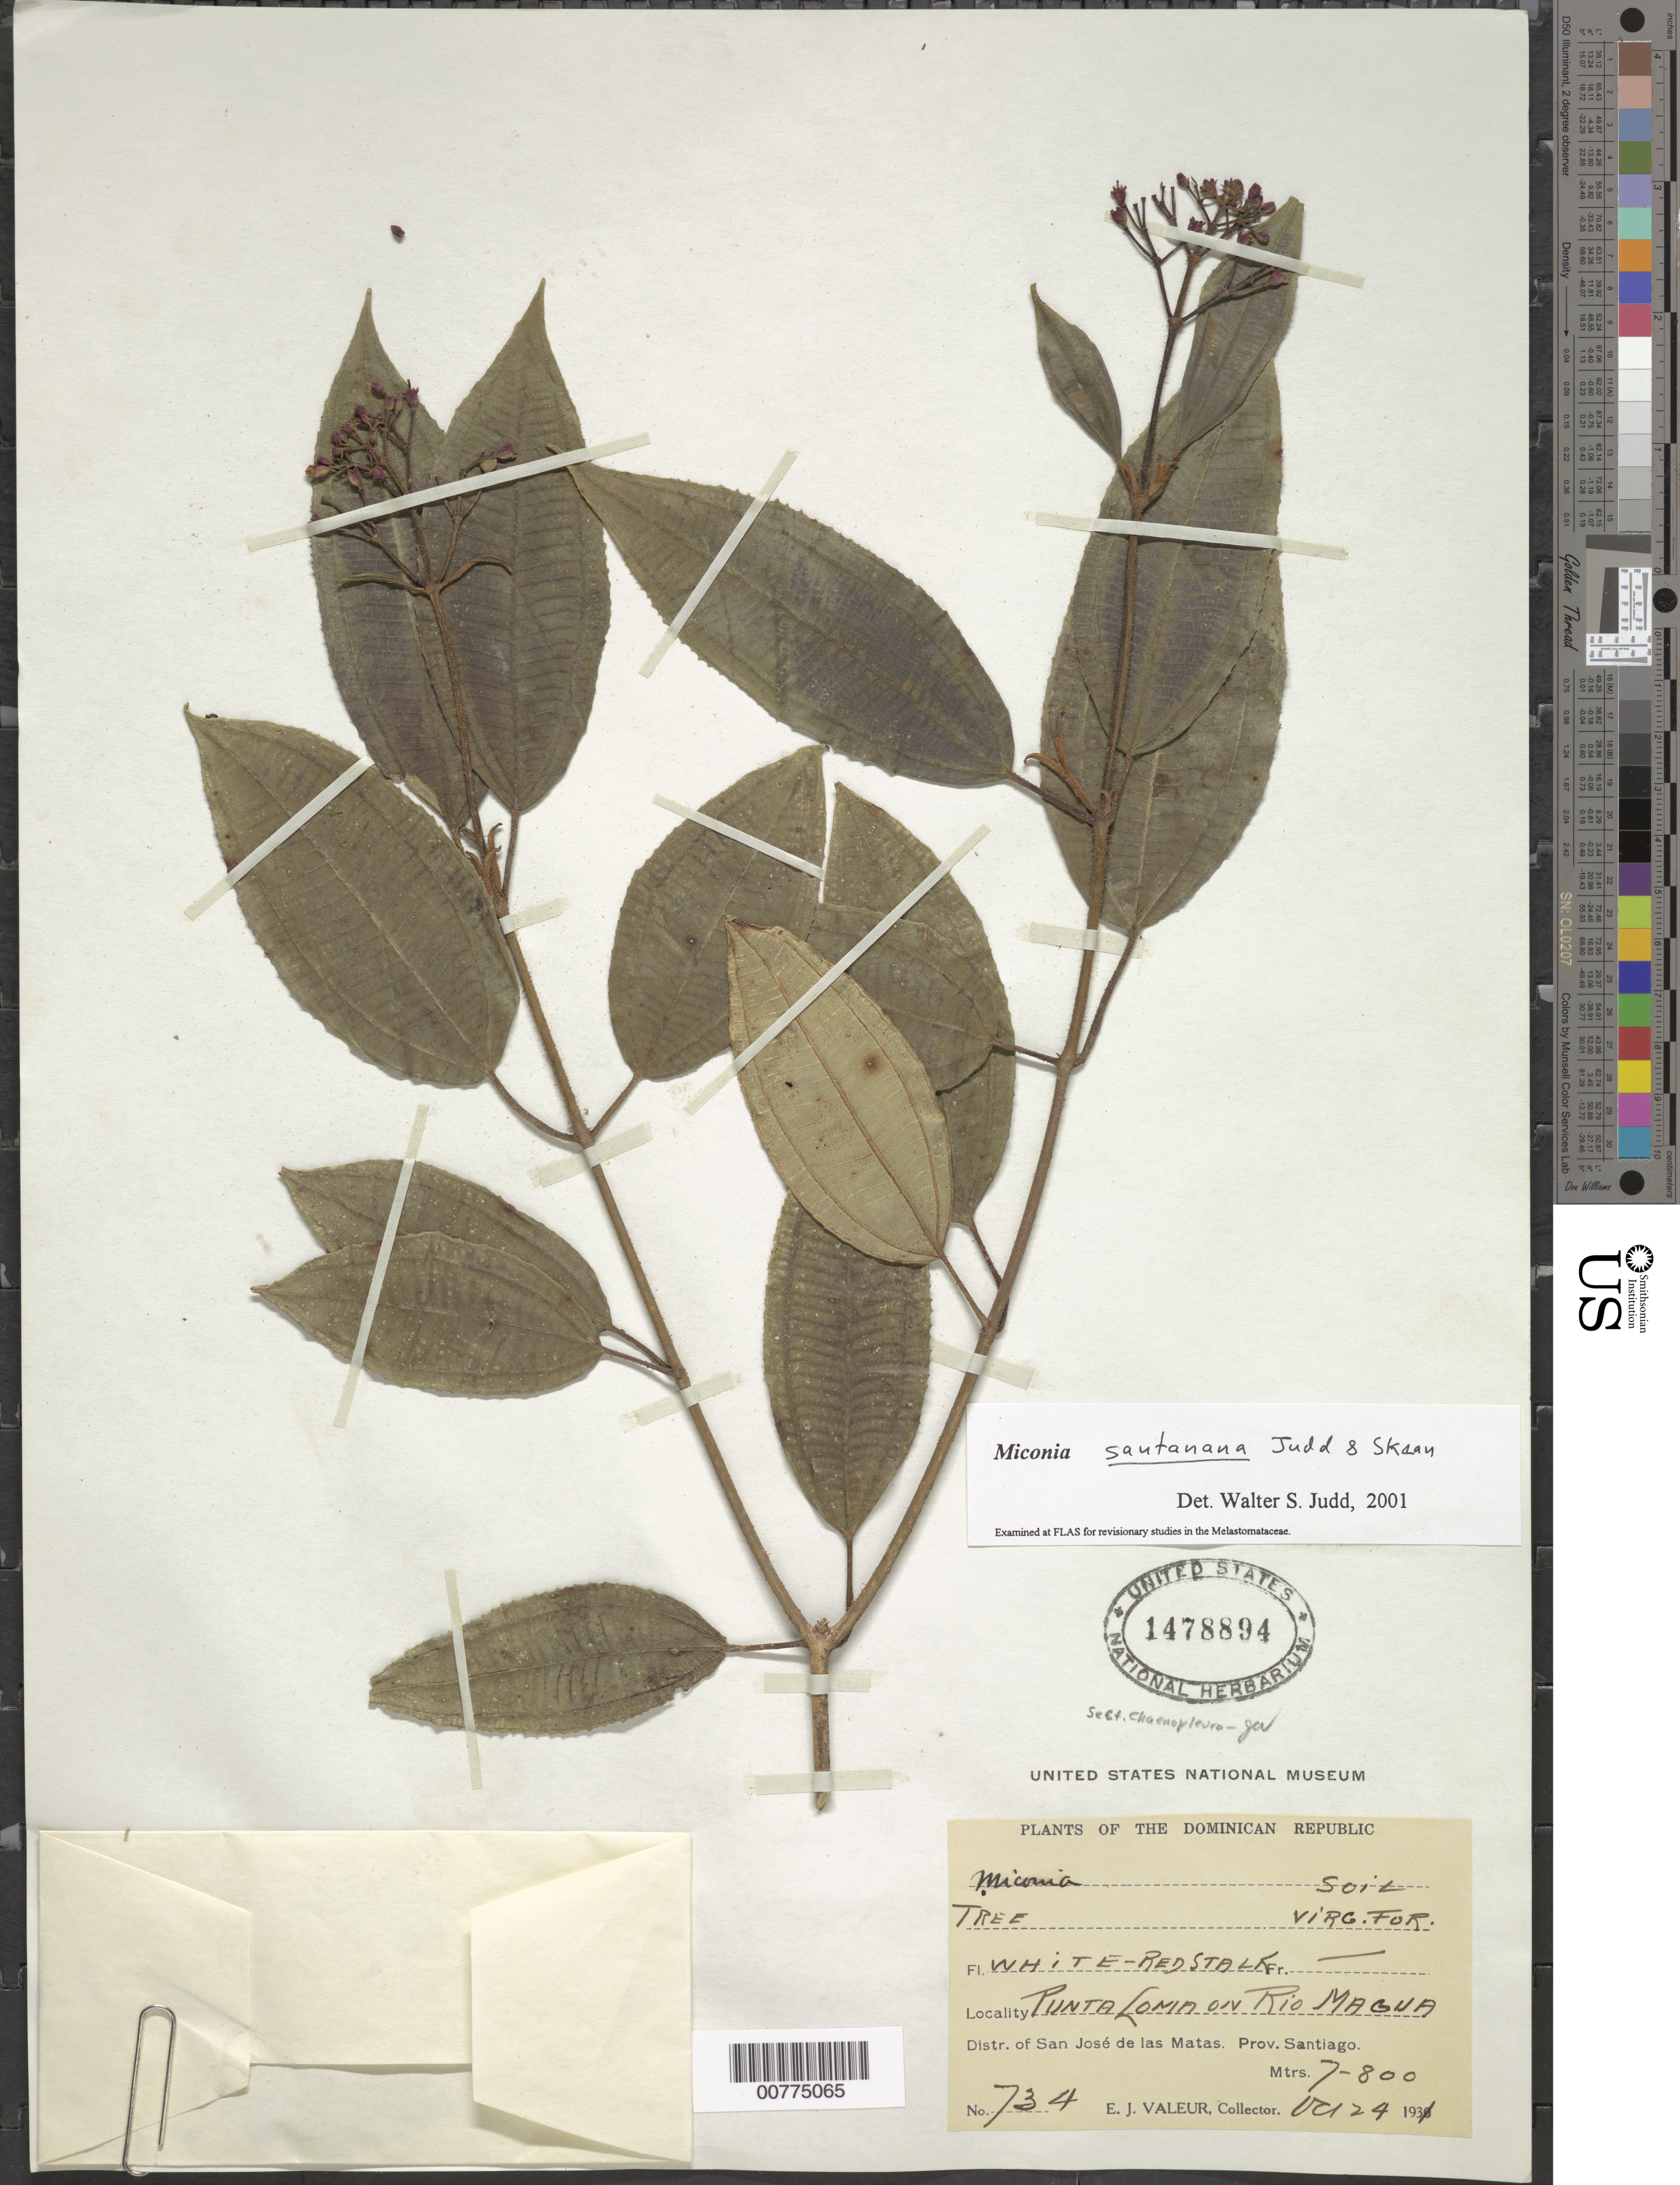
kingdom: Plantae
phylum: Tracheophyta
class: Magnoliopsida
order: Myrtales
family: Melastomataceae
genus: Miconia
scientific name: Miconia santanana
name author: Judd & Skean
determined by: Judd, Walter S.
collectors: E. Valeur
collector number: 734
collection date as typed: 24 Oct 1931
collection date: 1931-10-24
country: Dominican Republic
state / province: Santiago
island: Hispaniola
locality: San José de las Matas, Punta Loma, on Magua River.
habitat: Virgin forest.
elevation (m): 700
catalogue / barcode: US 1478894